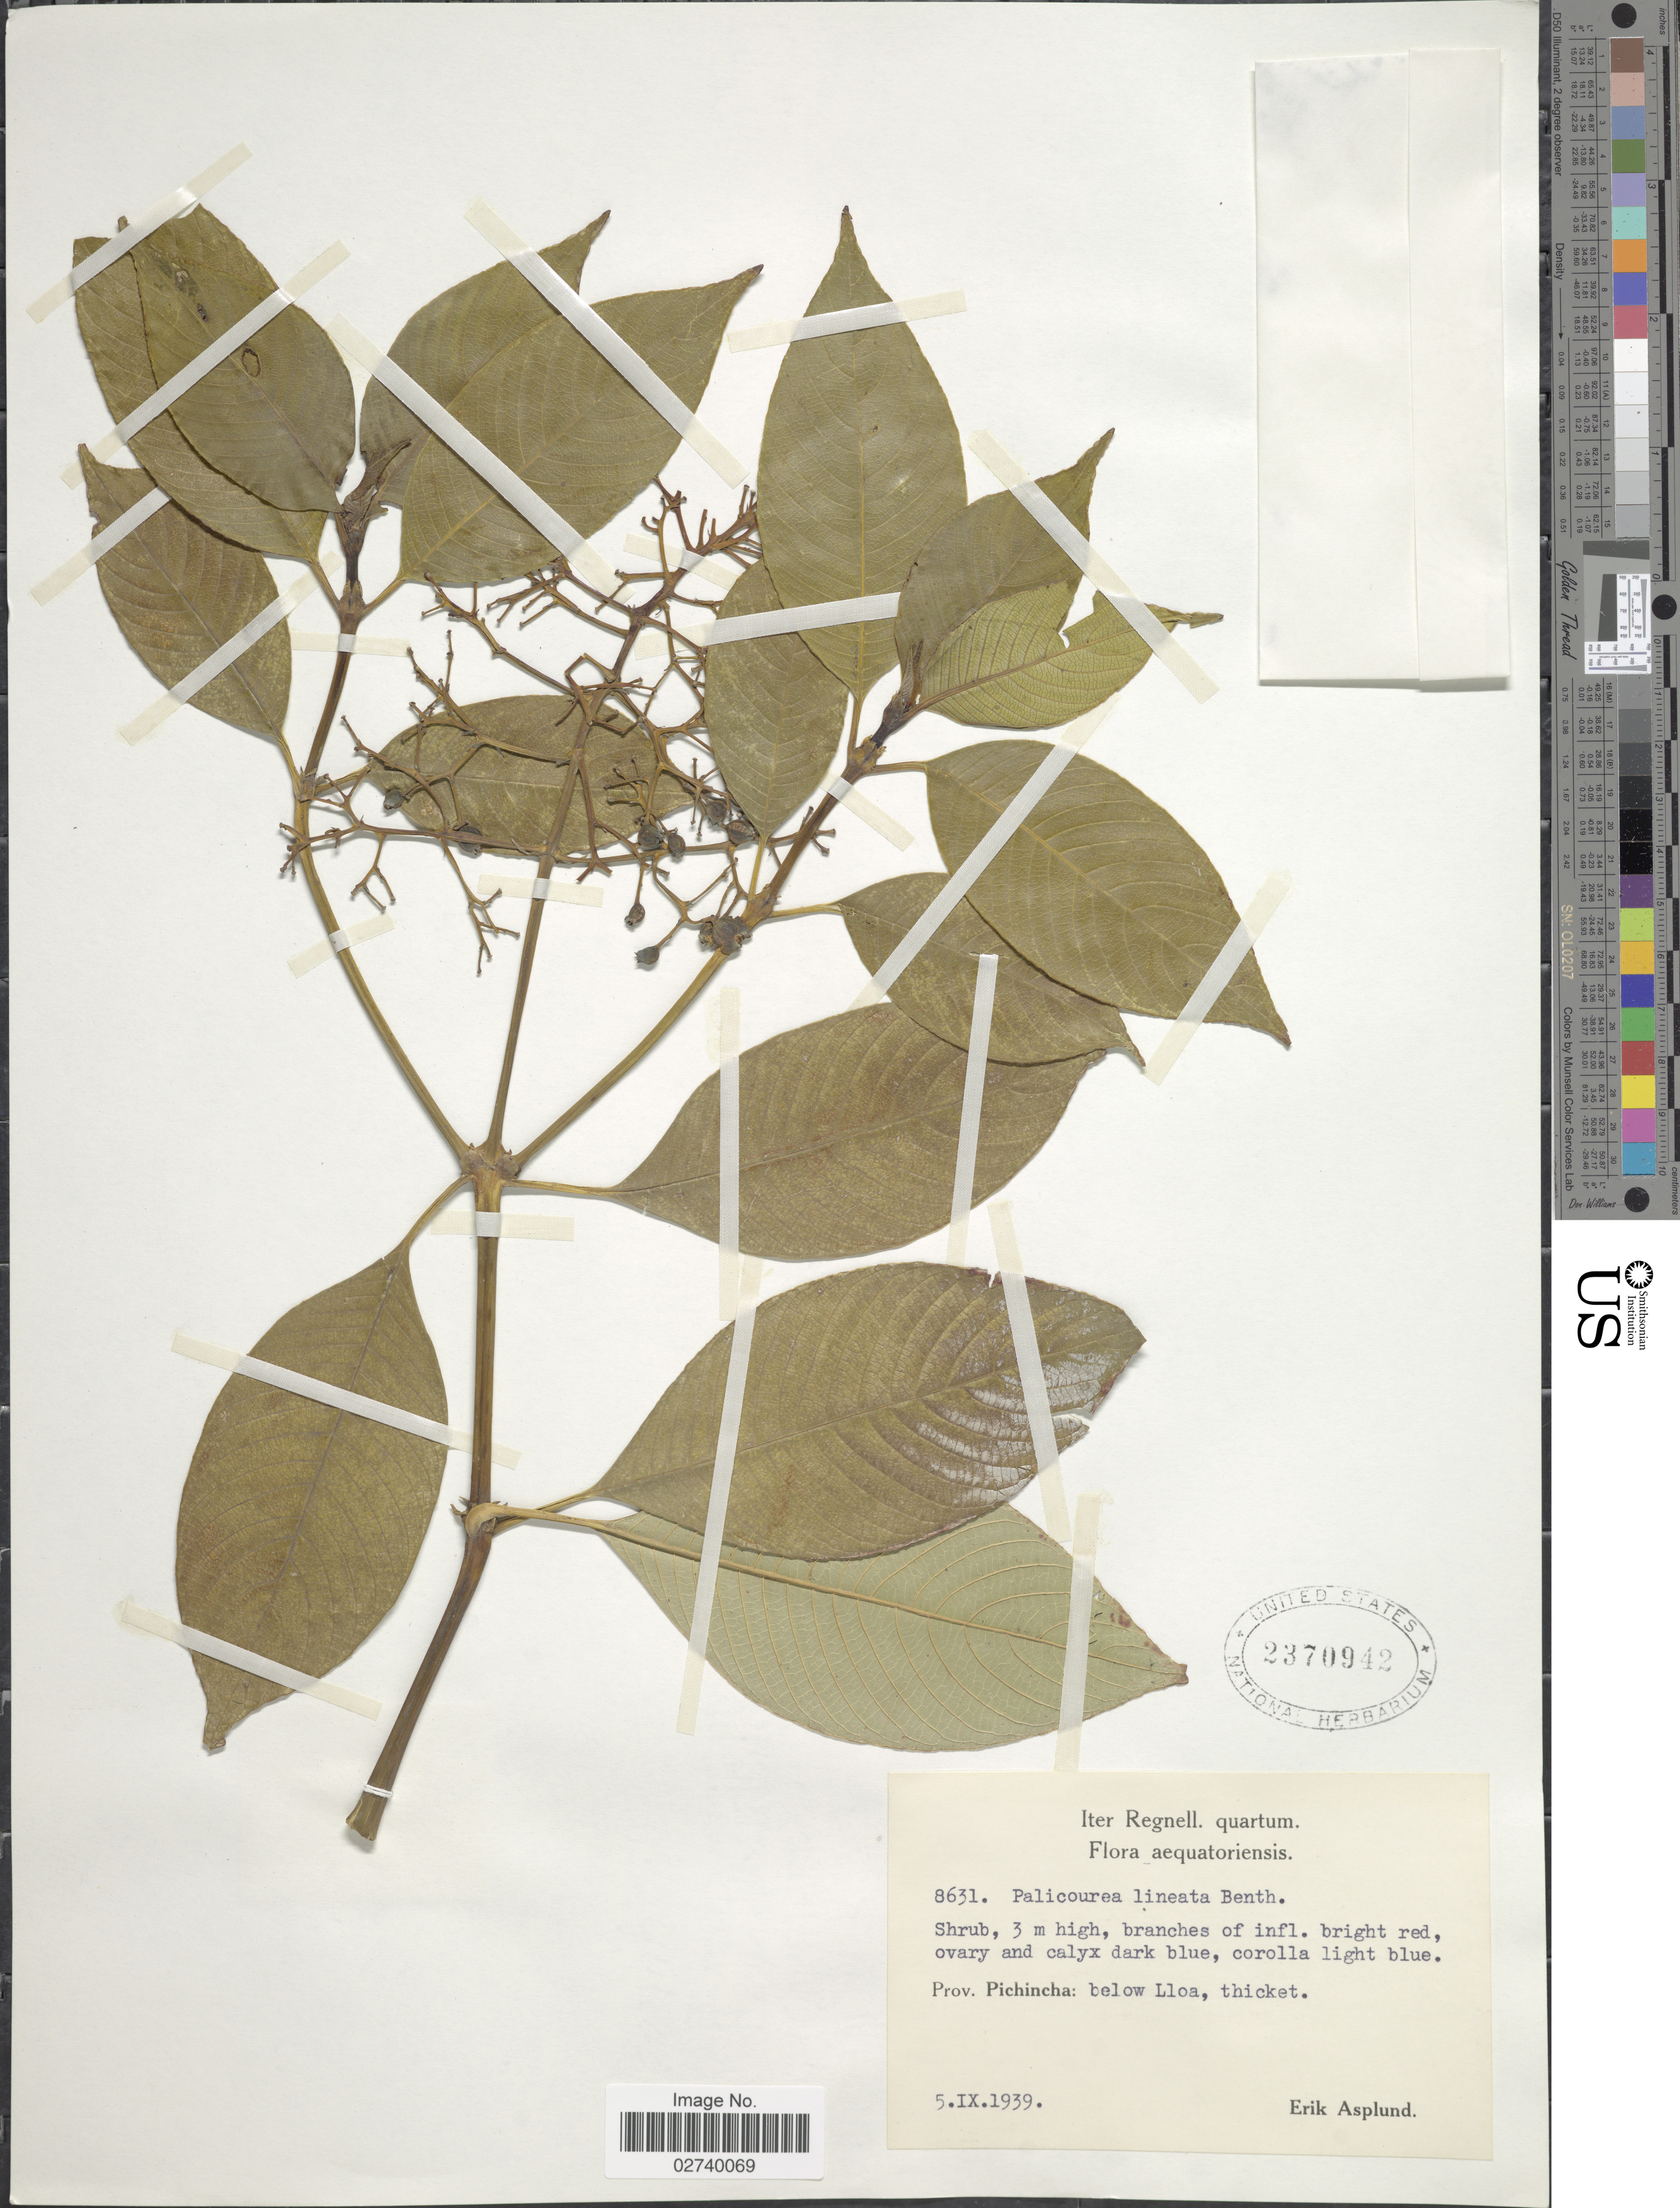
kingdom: Plantae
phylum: Tracheophyta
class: Magnoliopsida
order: Gentianales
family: Rubiaceae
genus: Palicourea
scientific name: Palicourea lineata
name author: Benth.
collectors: E. Asplund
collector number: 8631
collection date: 1939-09-05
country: Ecuador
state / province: Pichincha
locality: Below Lloa. Aequatoriensis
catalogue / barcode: US 2370942